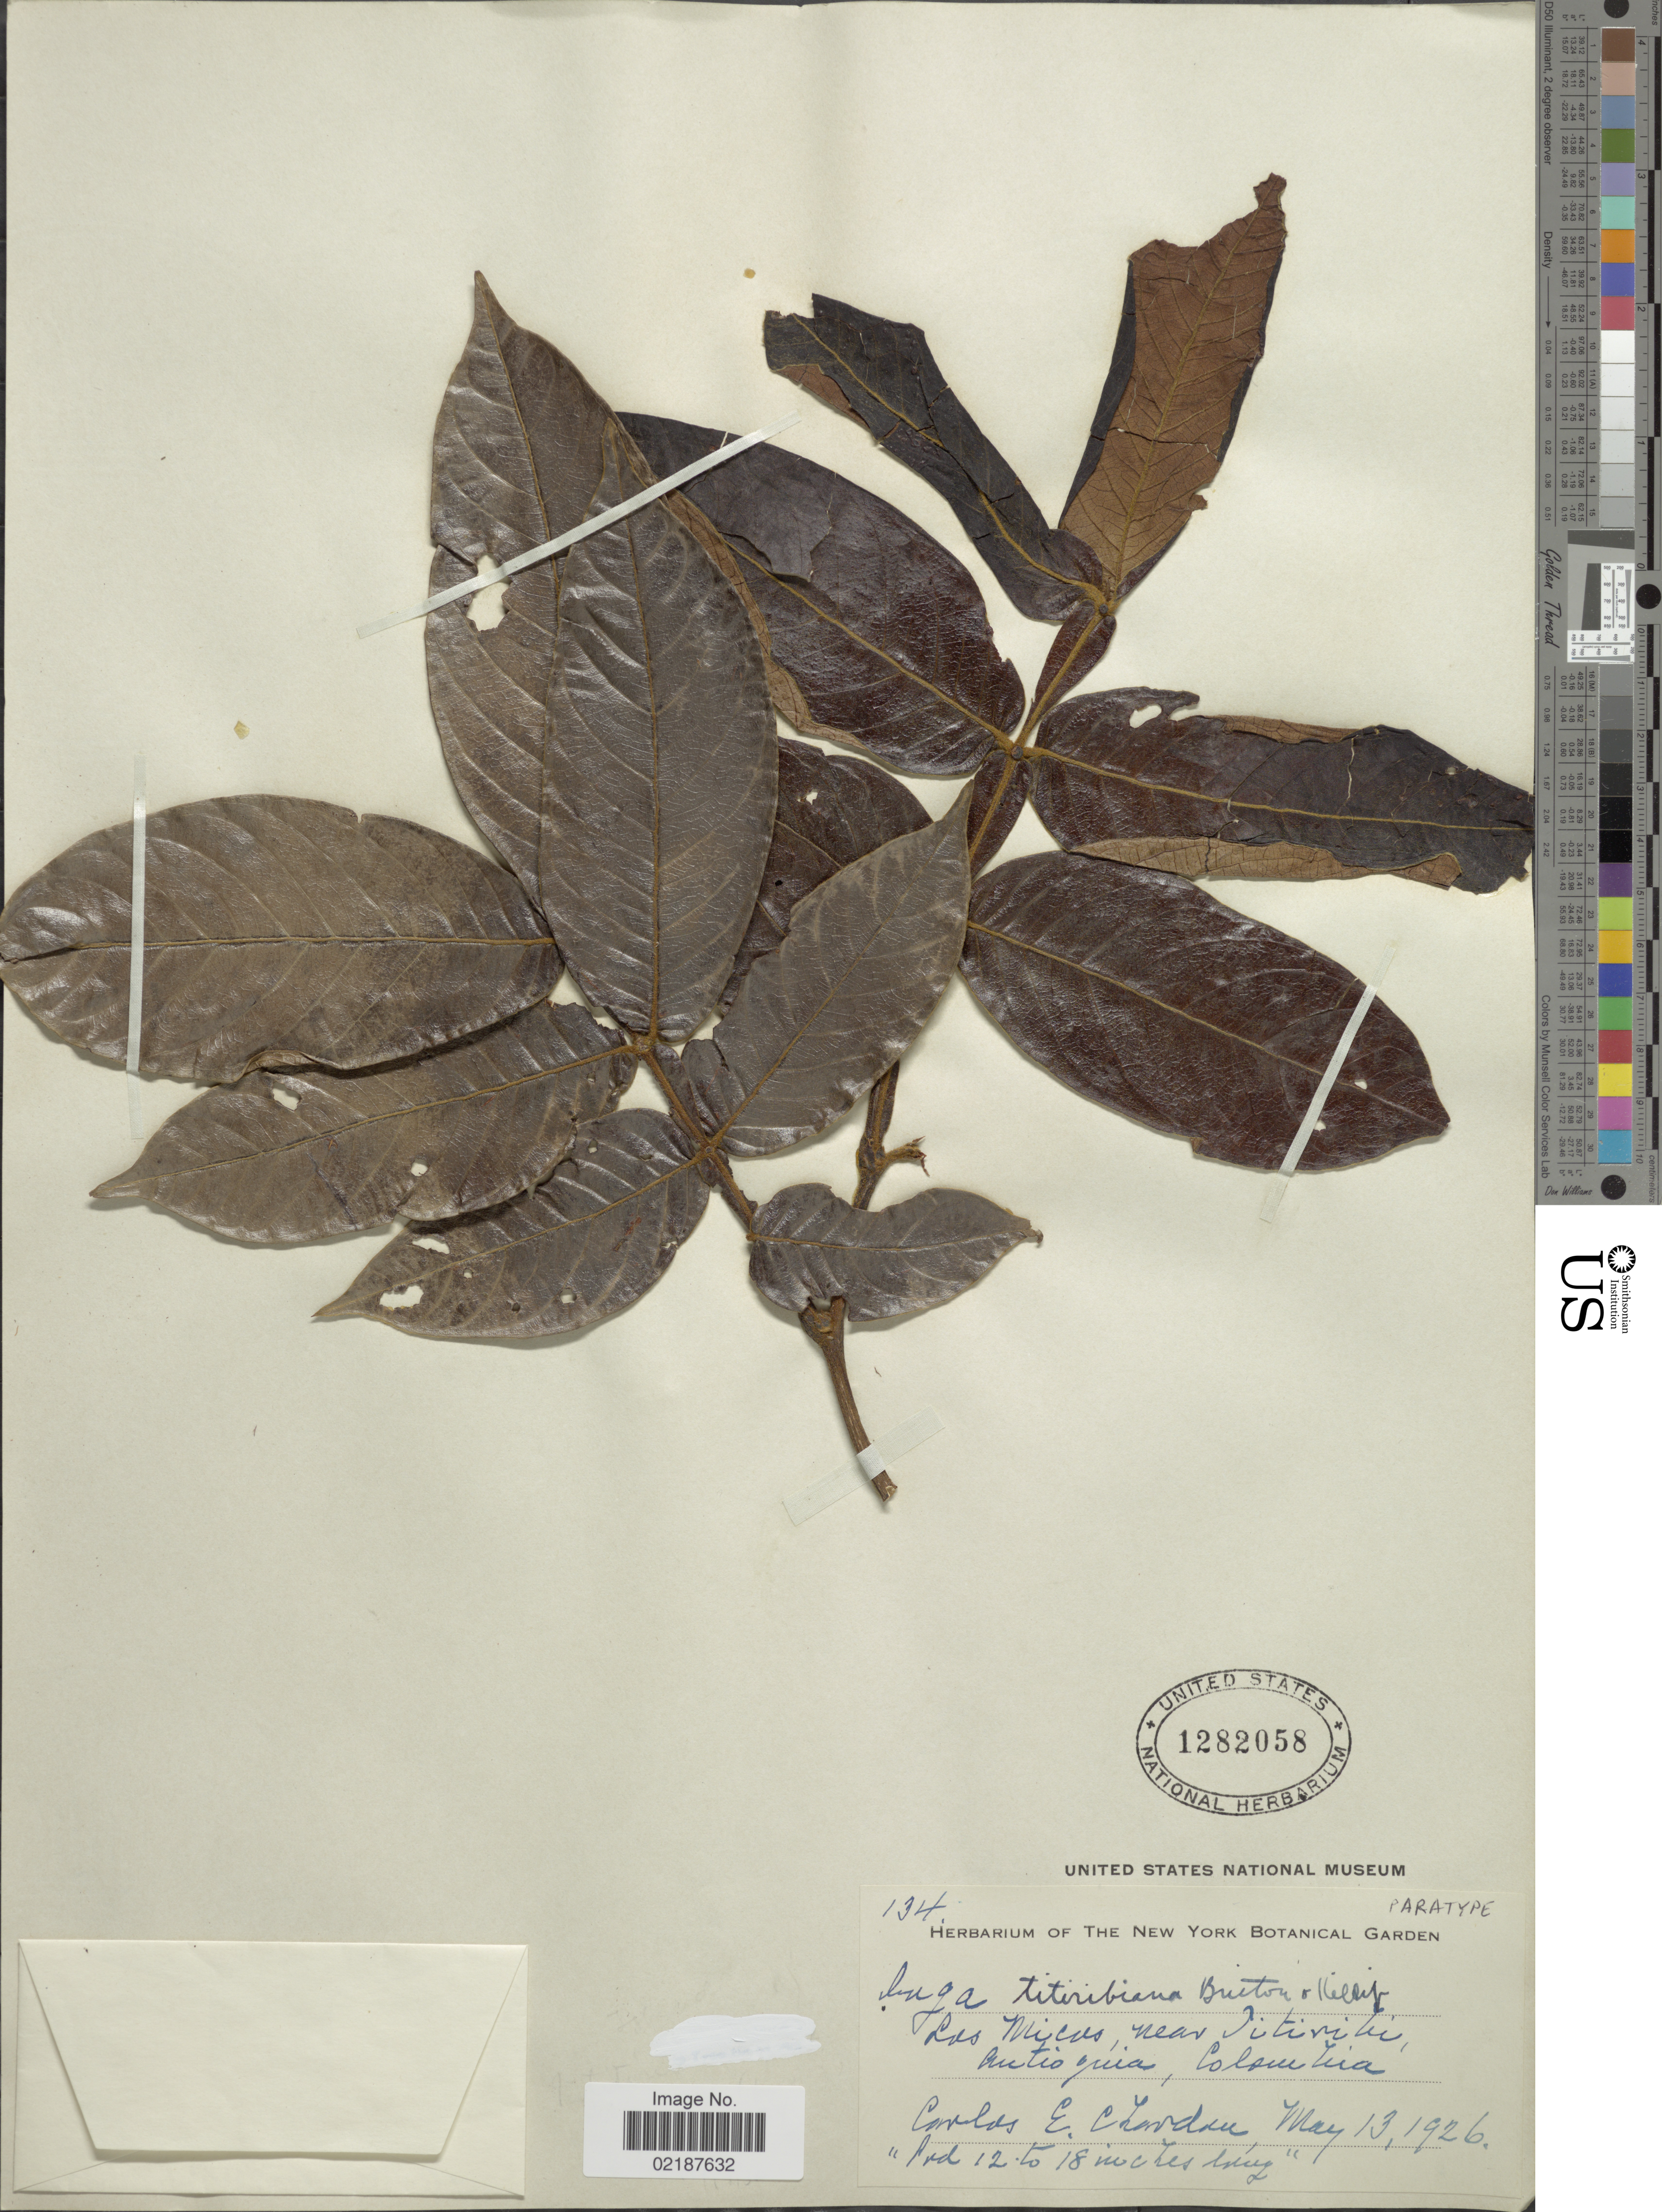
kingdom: Plantae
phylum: Tracheophyta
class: Magnoliopsida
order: Fabales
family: Fabaceae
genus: Inga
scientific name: Inga densiflora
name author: Benth.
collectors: C. E. Chardón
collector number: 134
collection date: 1926-05-13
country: Colombia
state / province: Antioquia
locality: Los Micos, near Titiriki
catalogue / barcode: US 1282058